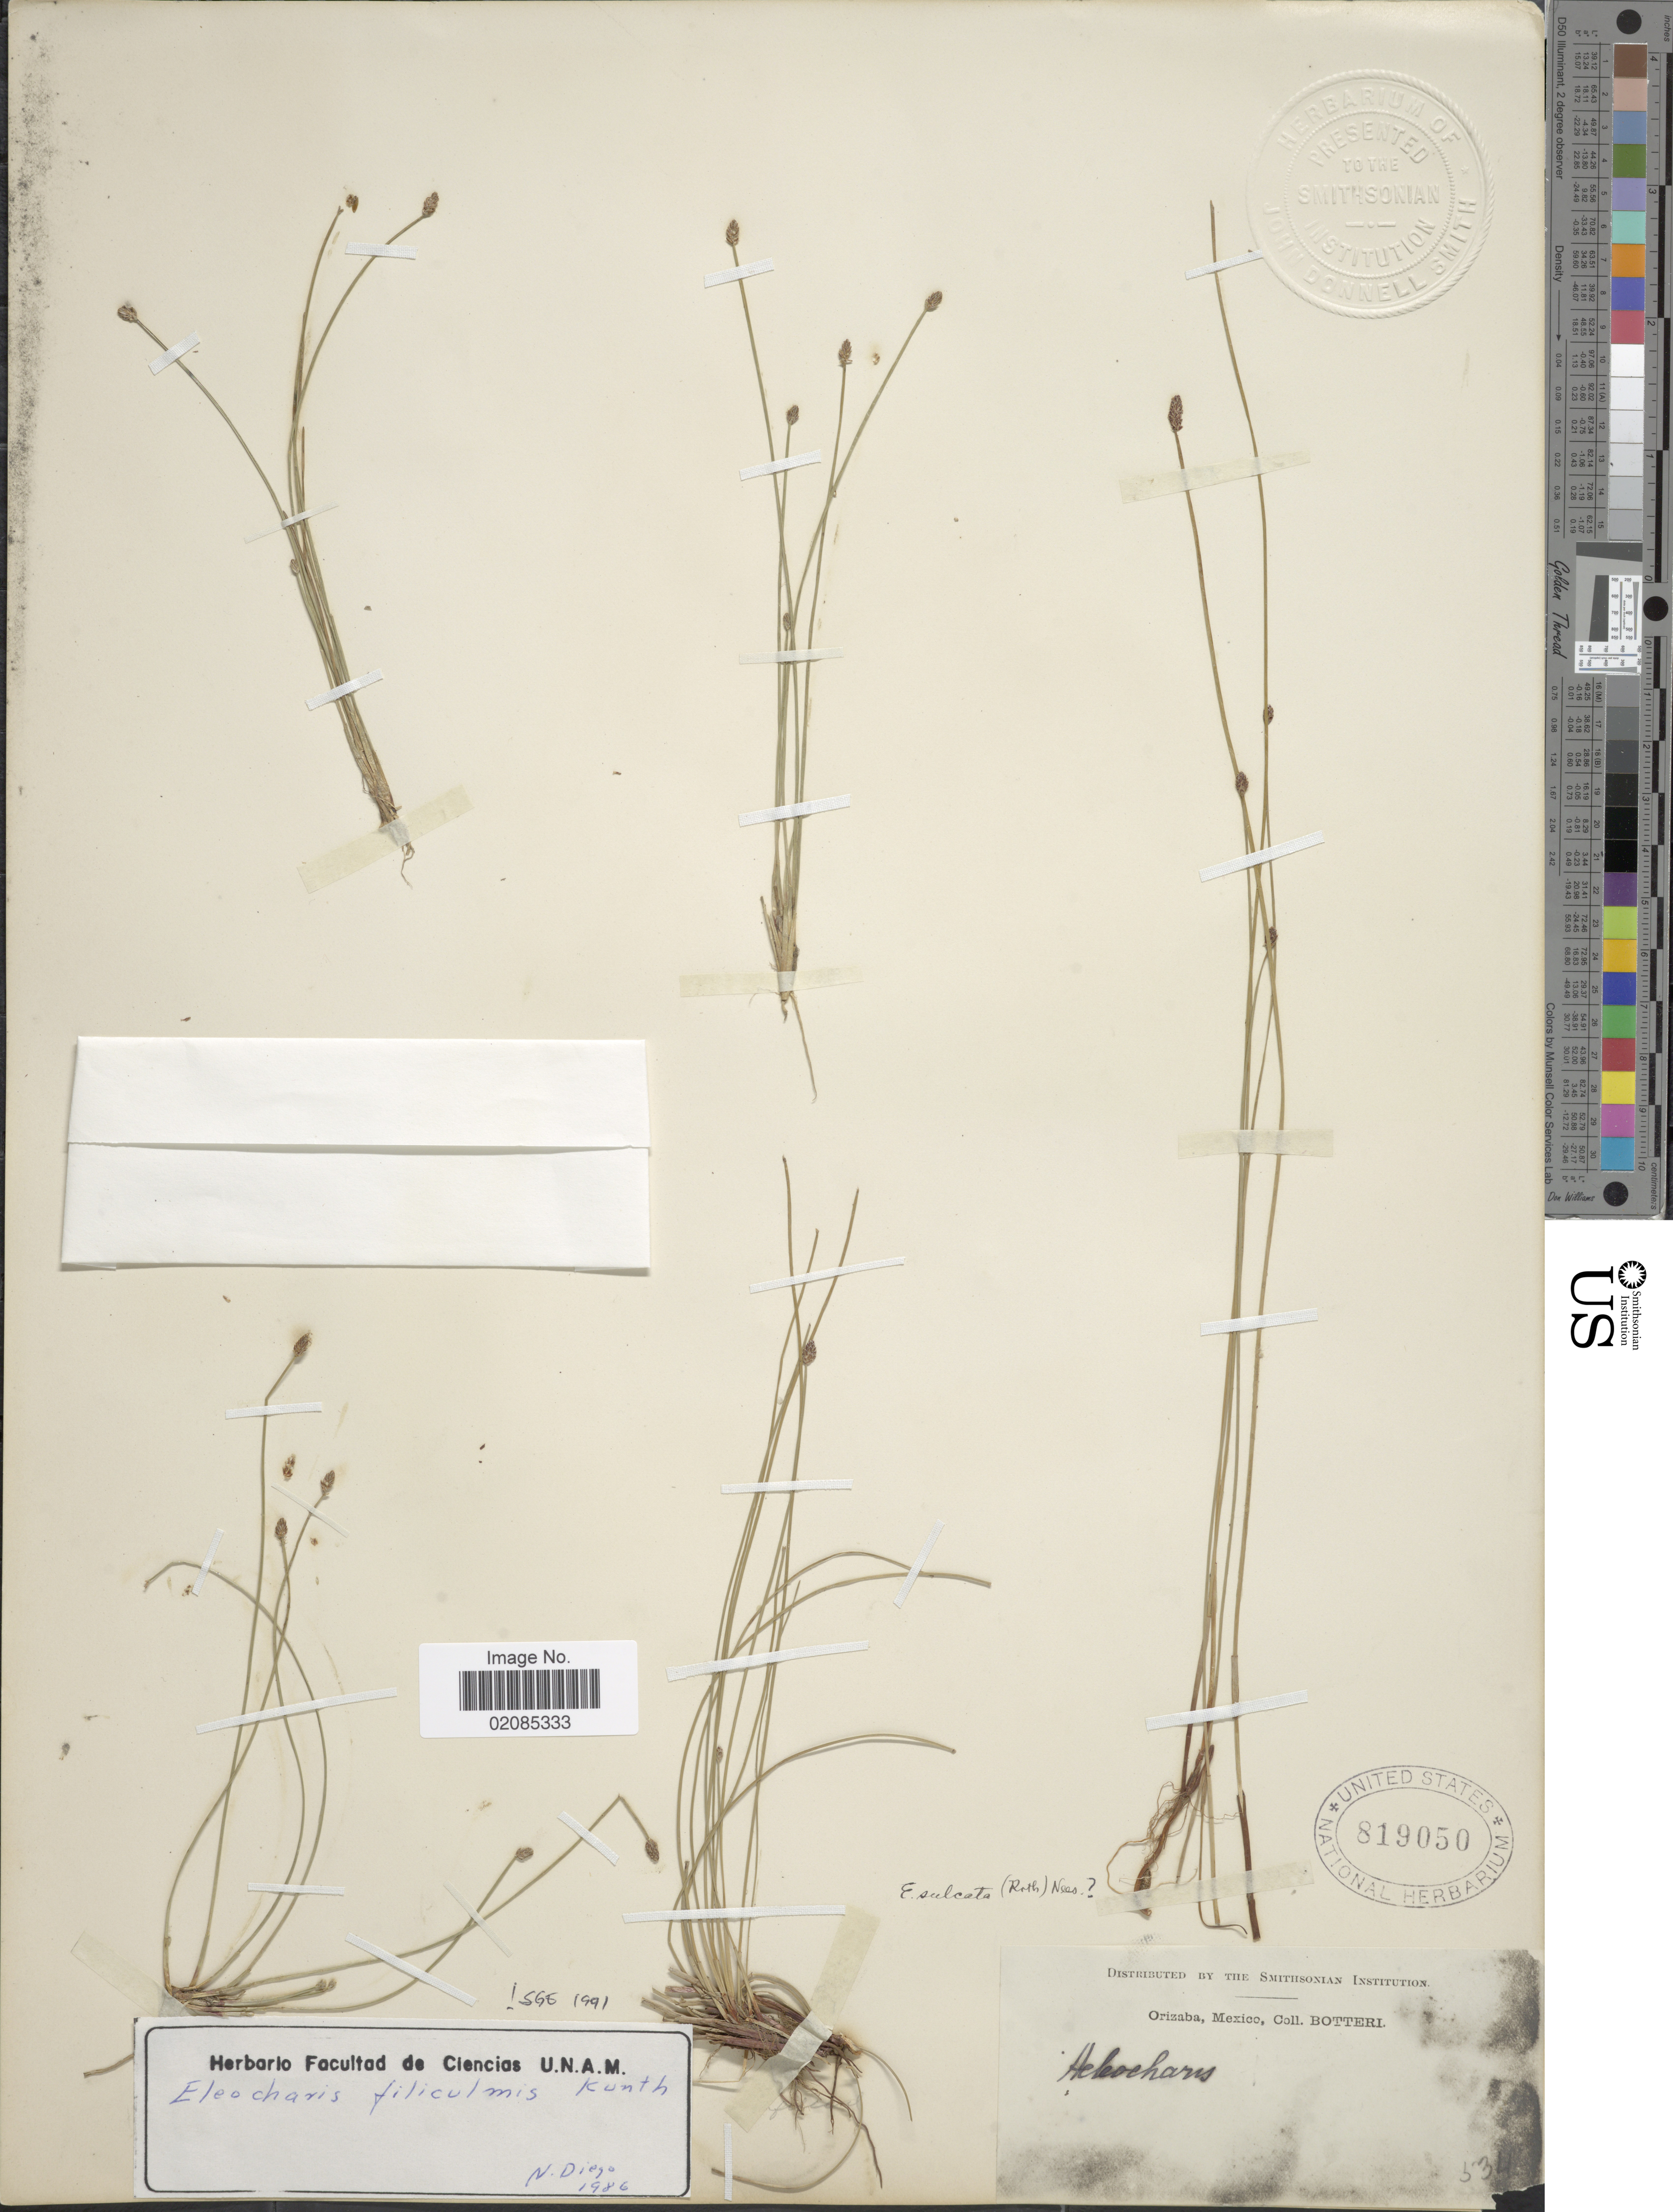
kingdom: Plantae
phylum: Tracheophyta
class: Liliopsida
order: Poales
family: Cyperaceae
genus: Eleocharis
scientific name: Eleocharis filiculmis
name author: Kunth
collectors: -. Botteri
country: Mexico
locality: Orizaba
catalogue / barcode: US 819050